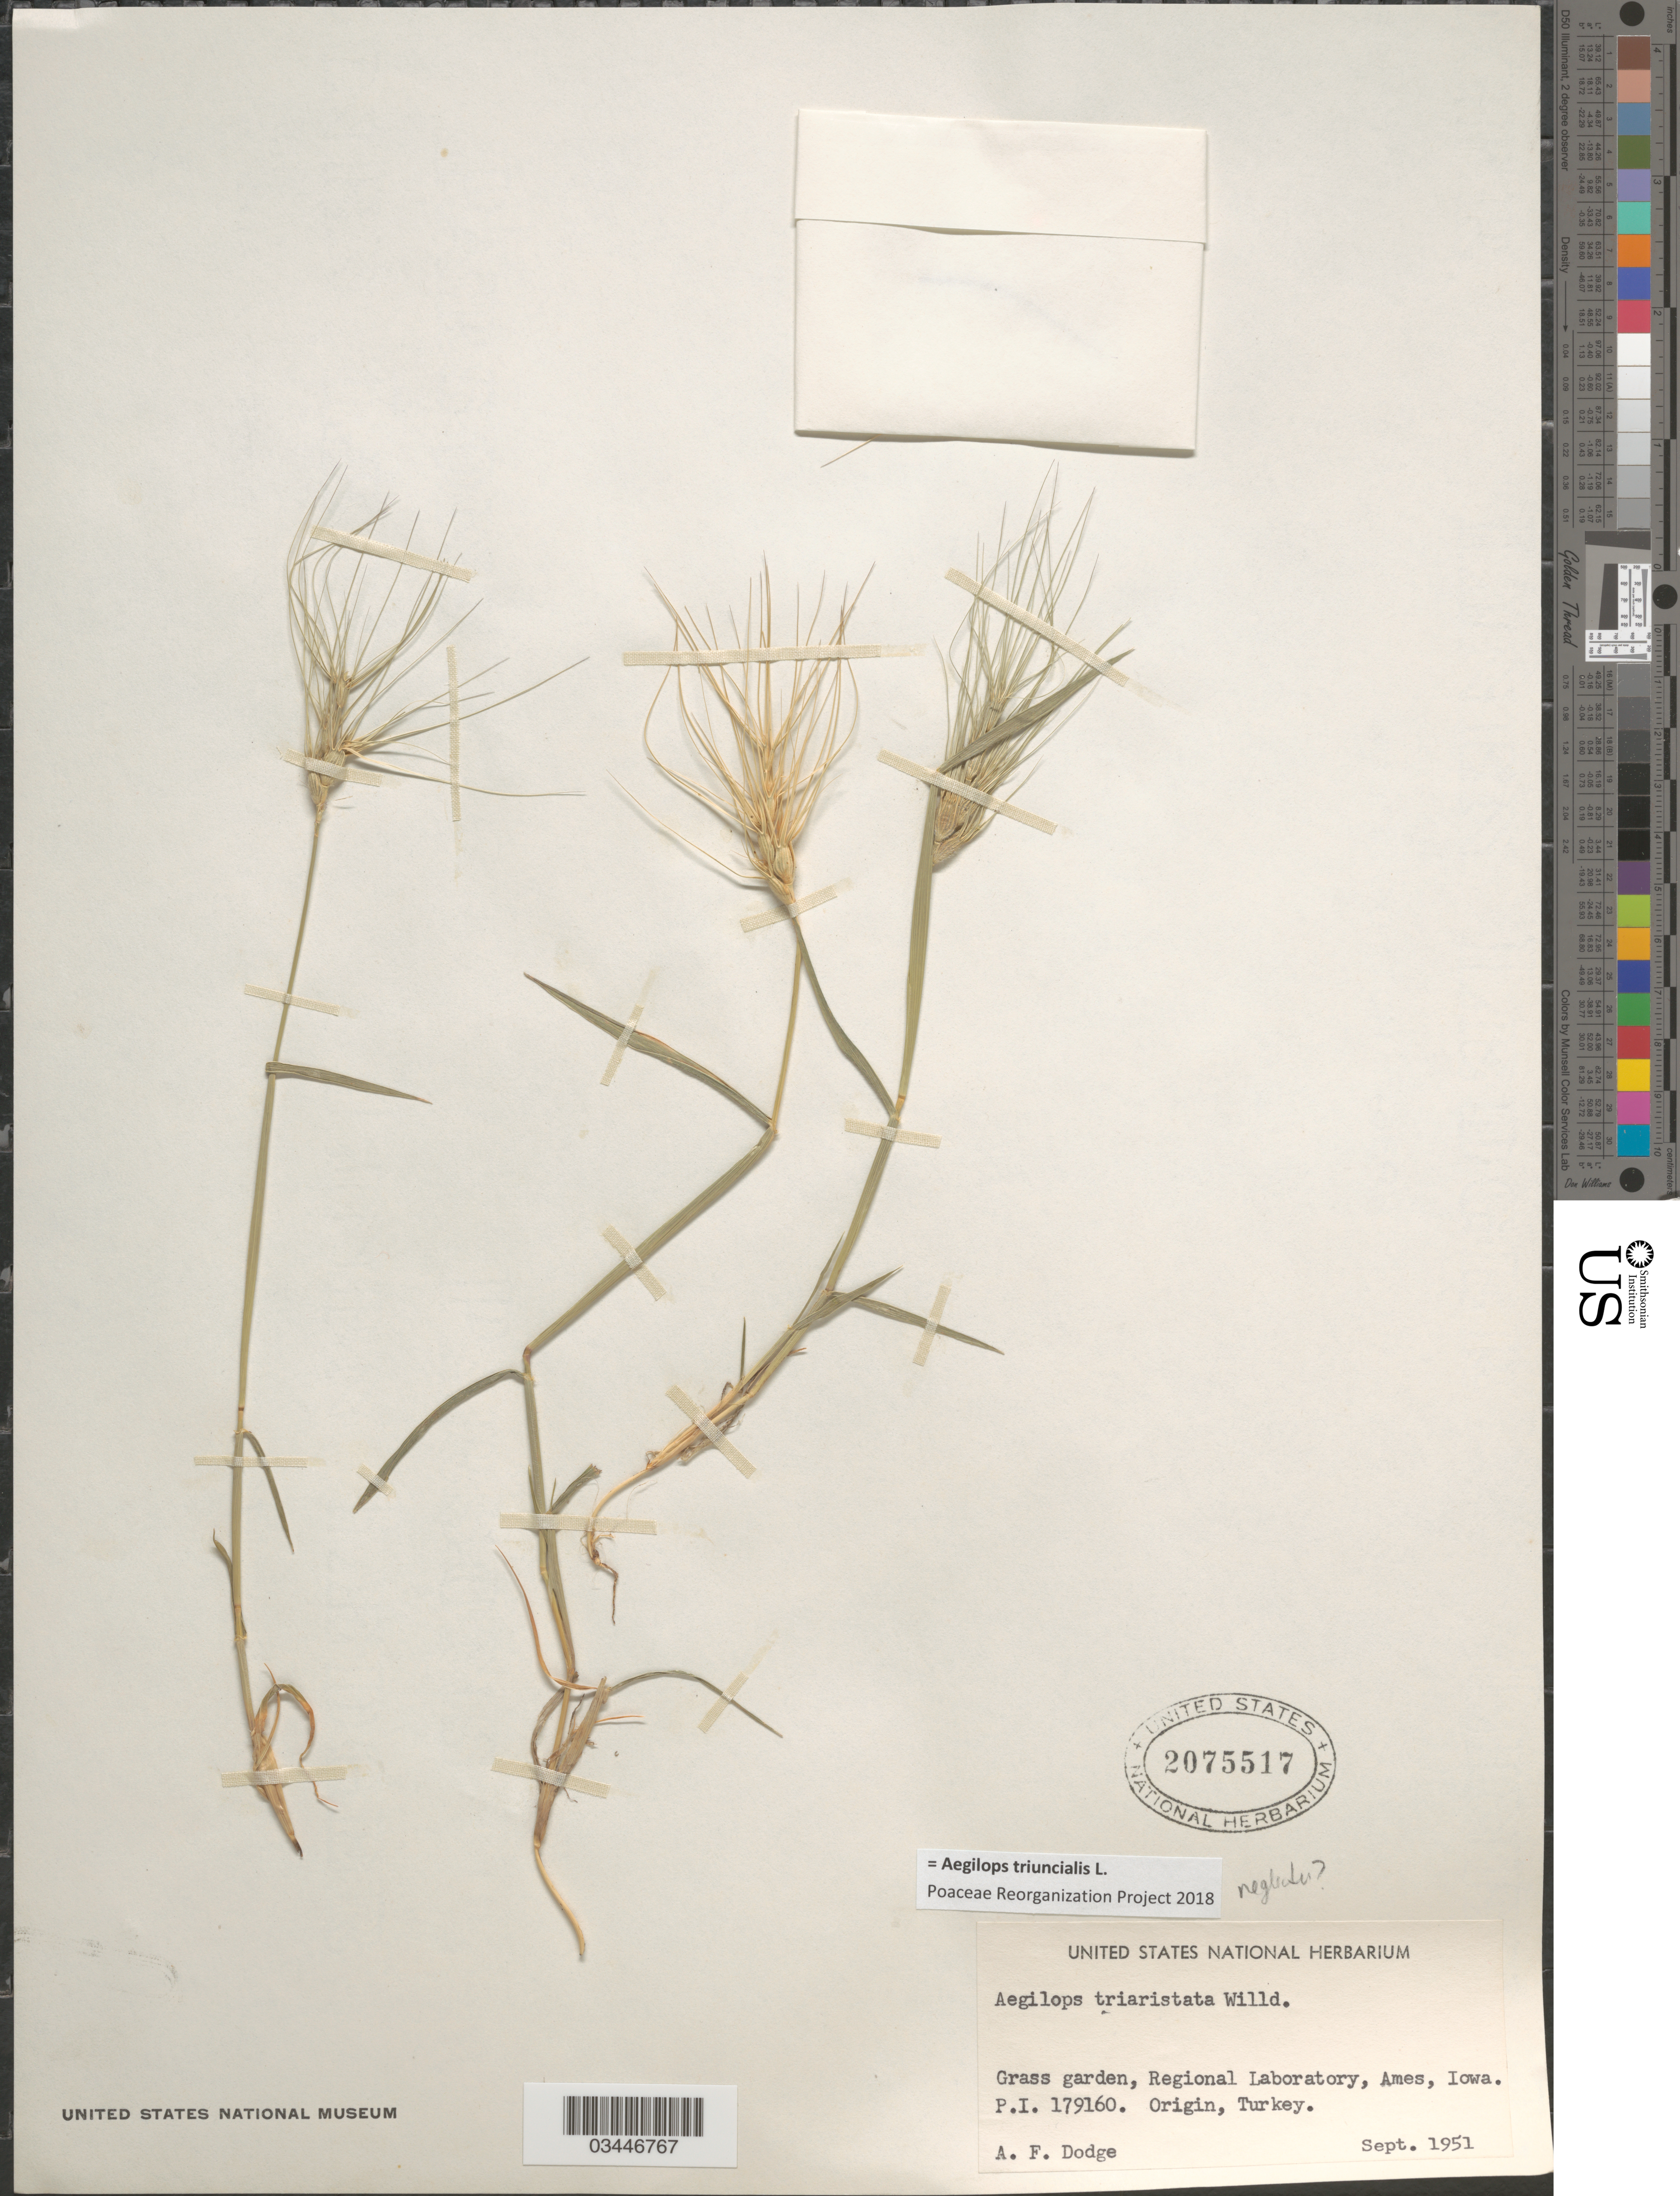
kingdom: Plantae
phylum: Tracheophyta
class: Liliopsida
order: Poales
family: Poaceae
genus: Aegilops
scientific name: Aegilops triuncialis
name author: L.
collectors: A. Dodge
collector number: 179160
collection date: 1951-09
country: United States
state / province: Iowa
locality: Grass garden, Regional Laboratory, Ames.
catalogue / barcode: US 2075517